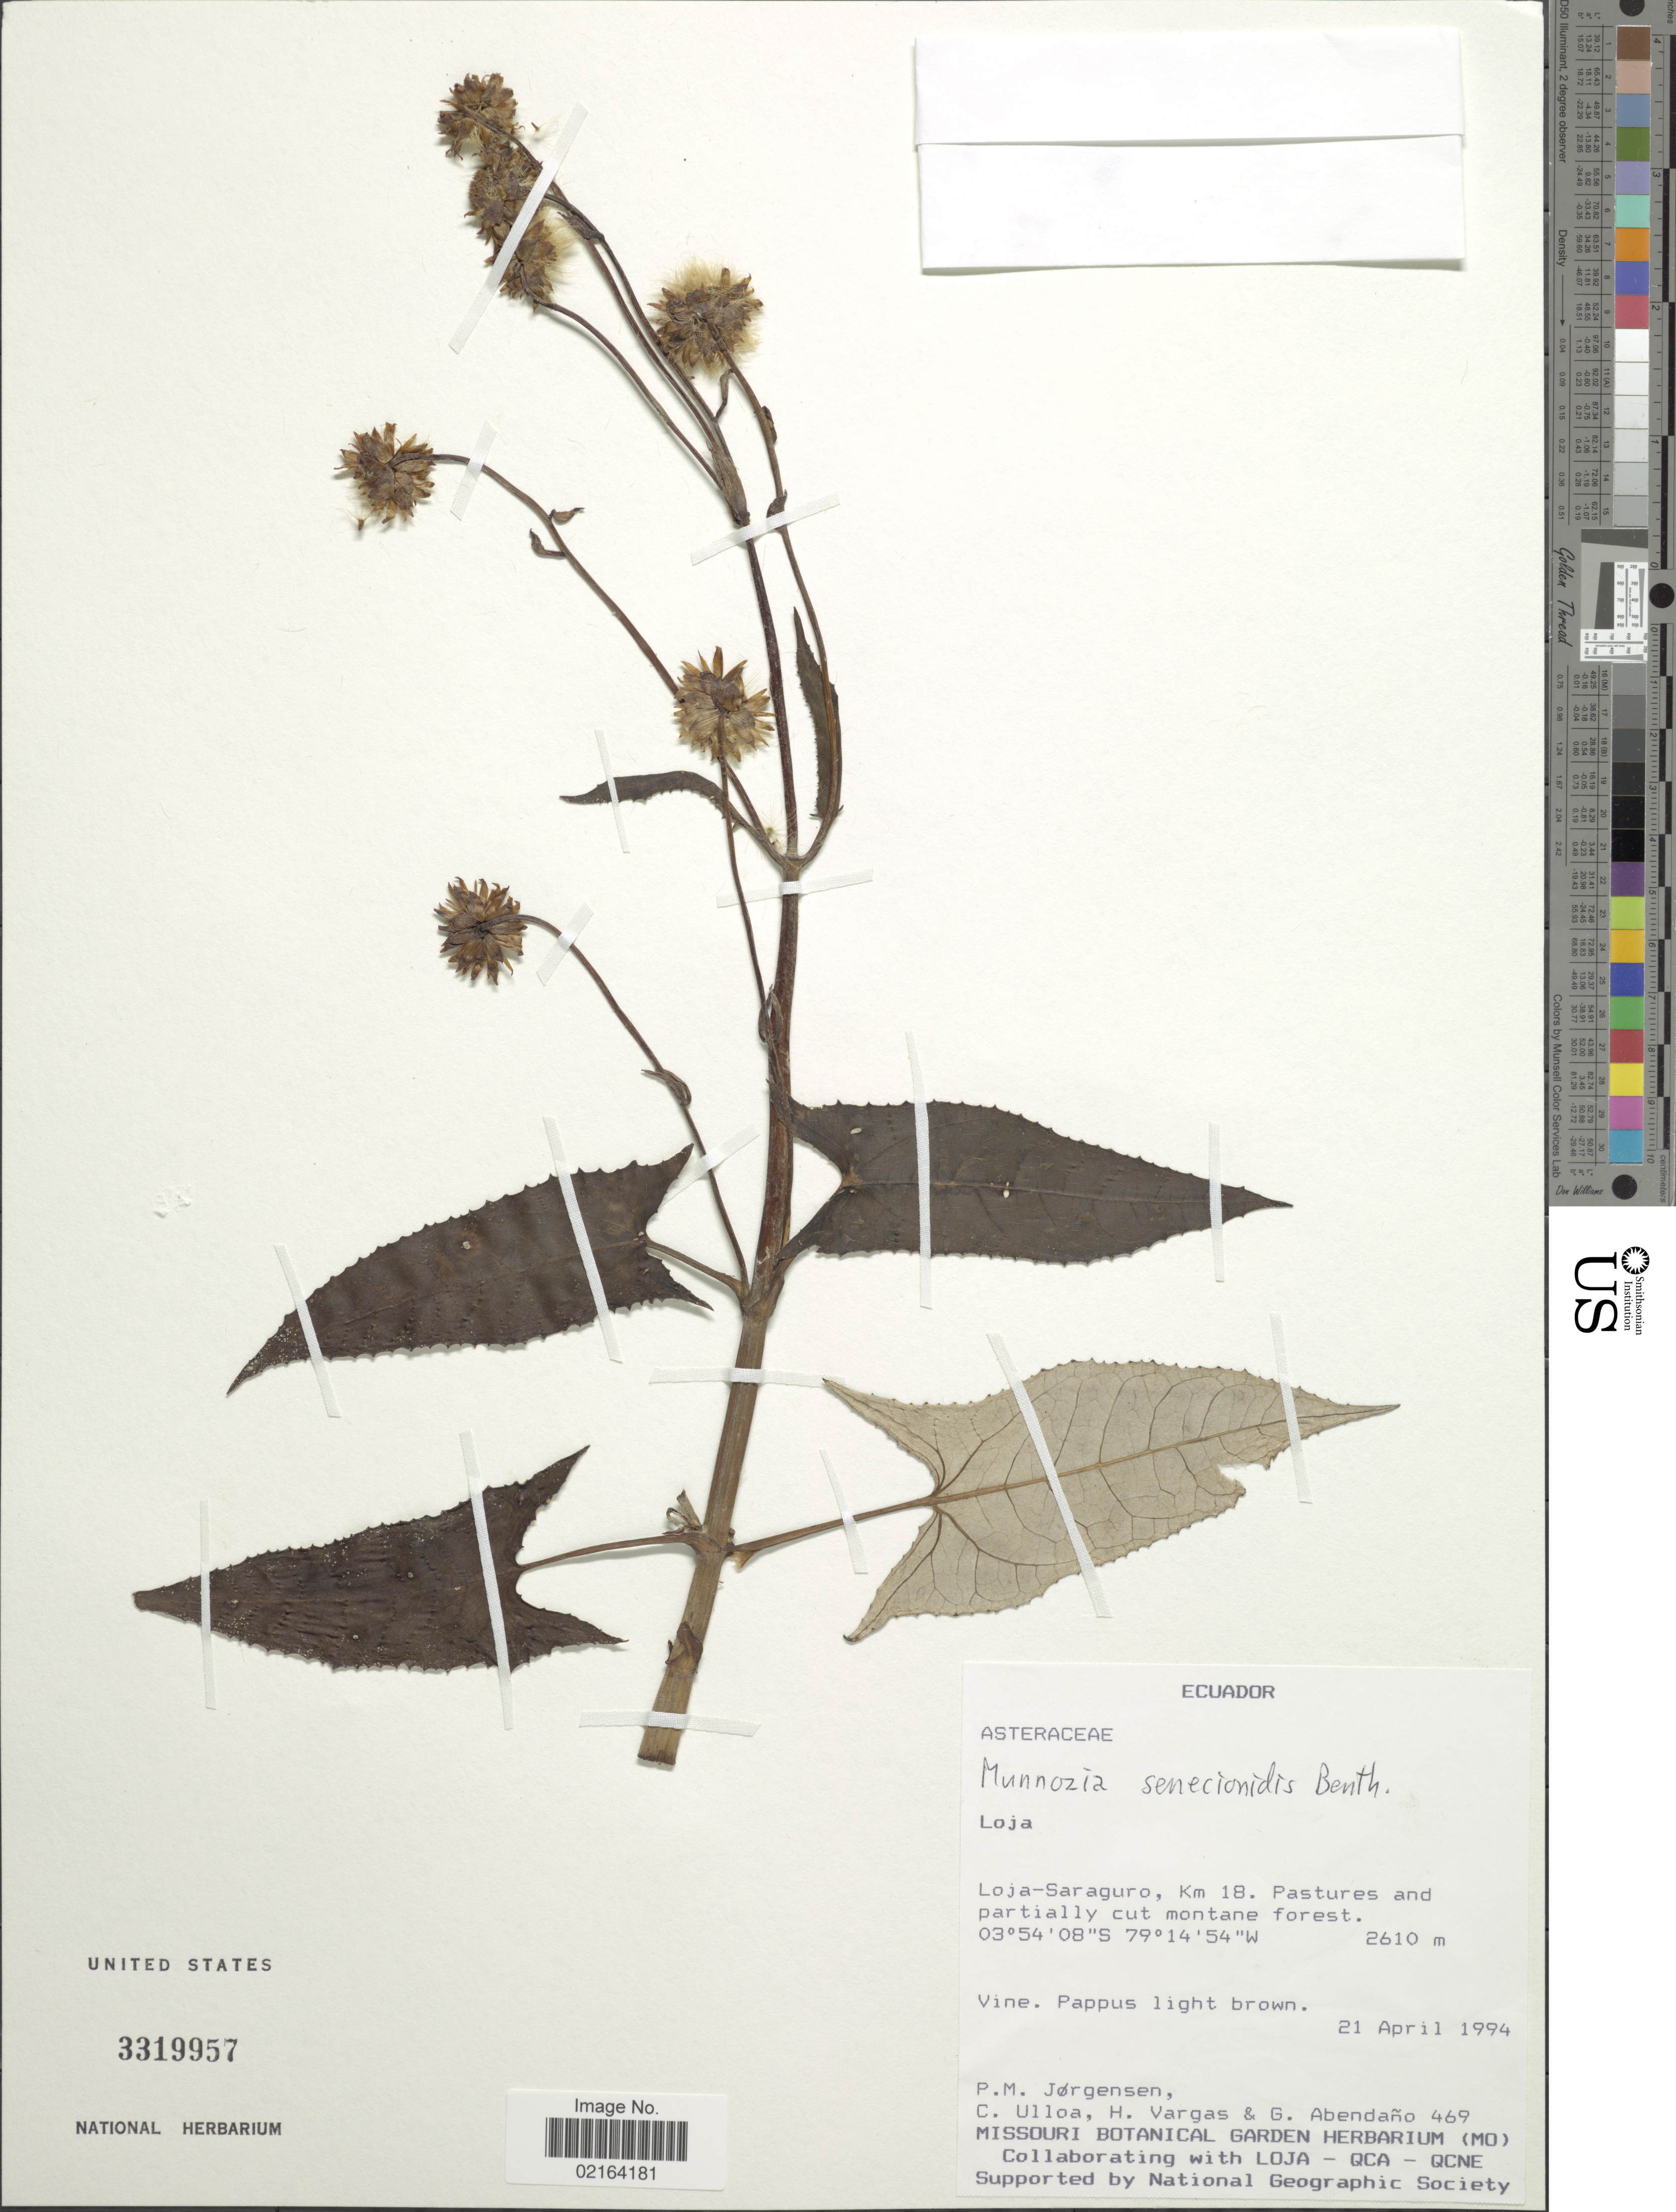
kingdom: Plantae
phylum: Tracheophyta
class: Magnoliopsida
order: Asterales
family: Asteraceae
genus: Munnozia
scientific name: Munnozia senecionidis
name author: Benth.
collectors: P. M. Jørgensen, C. Ulloa, H. Vargas & G. Abendaño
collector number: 469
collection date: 1994-04-21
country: Ecuador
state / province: Loja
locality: Loja-Saraguro, Km 18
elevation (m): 2610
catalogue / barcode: US 3319957